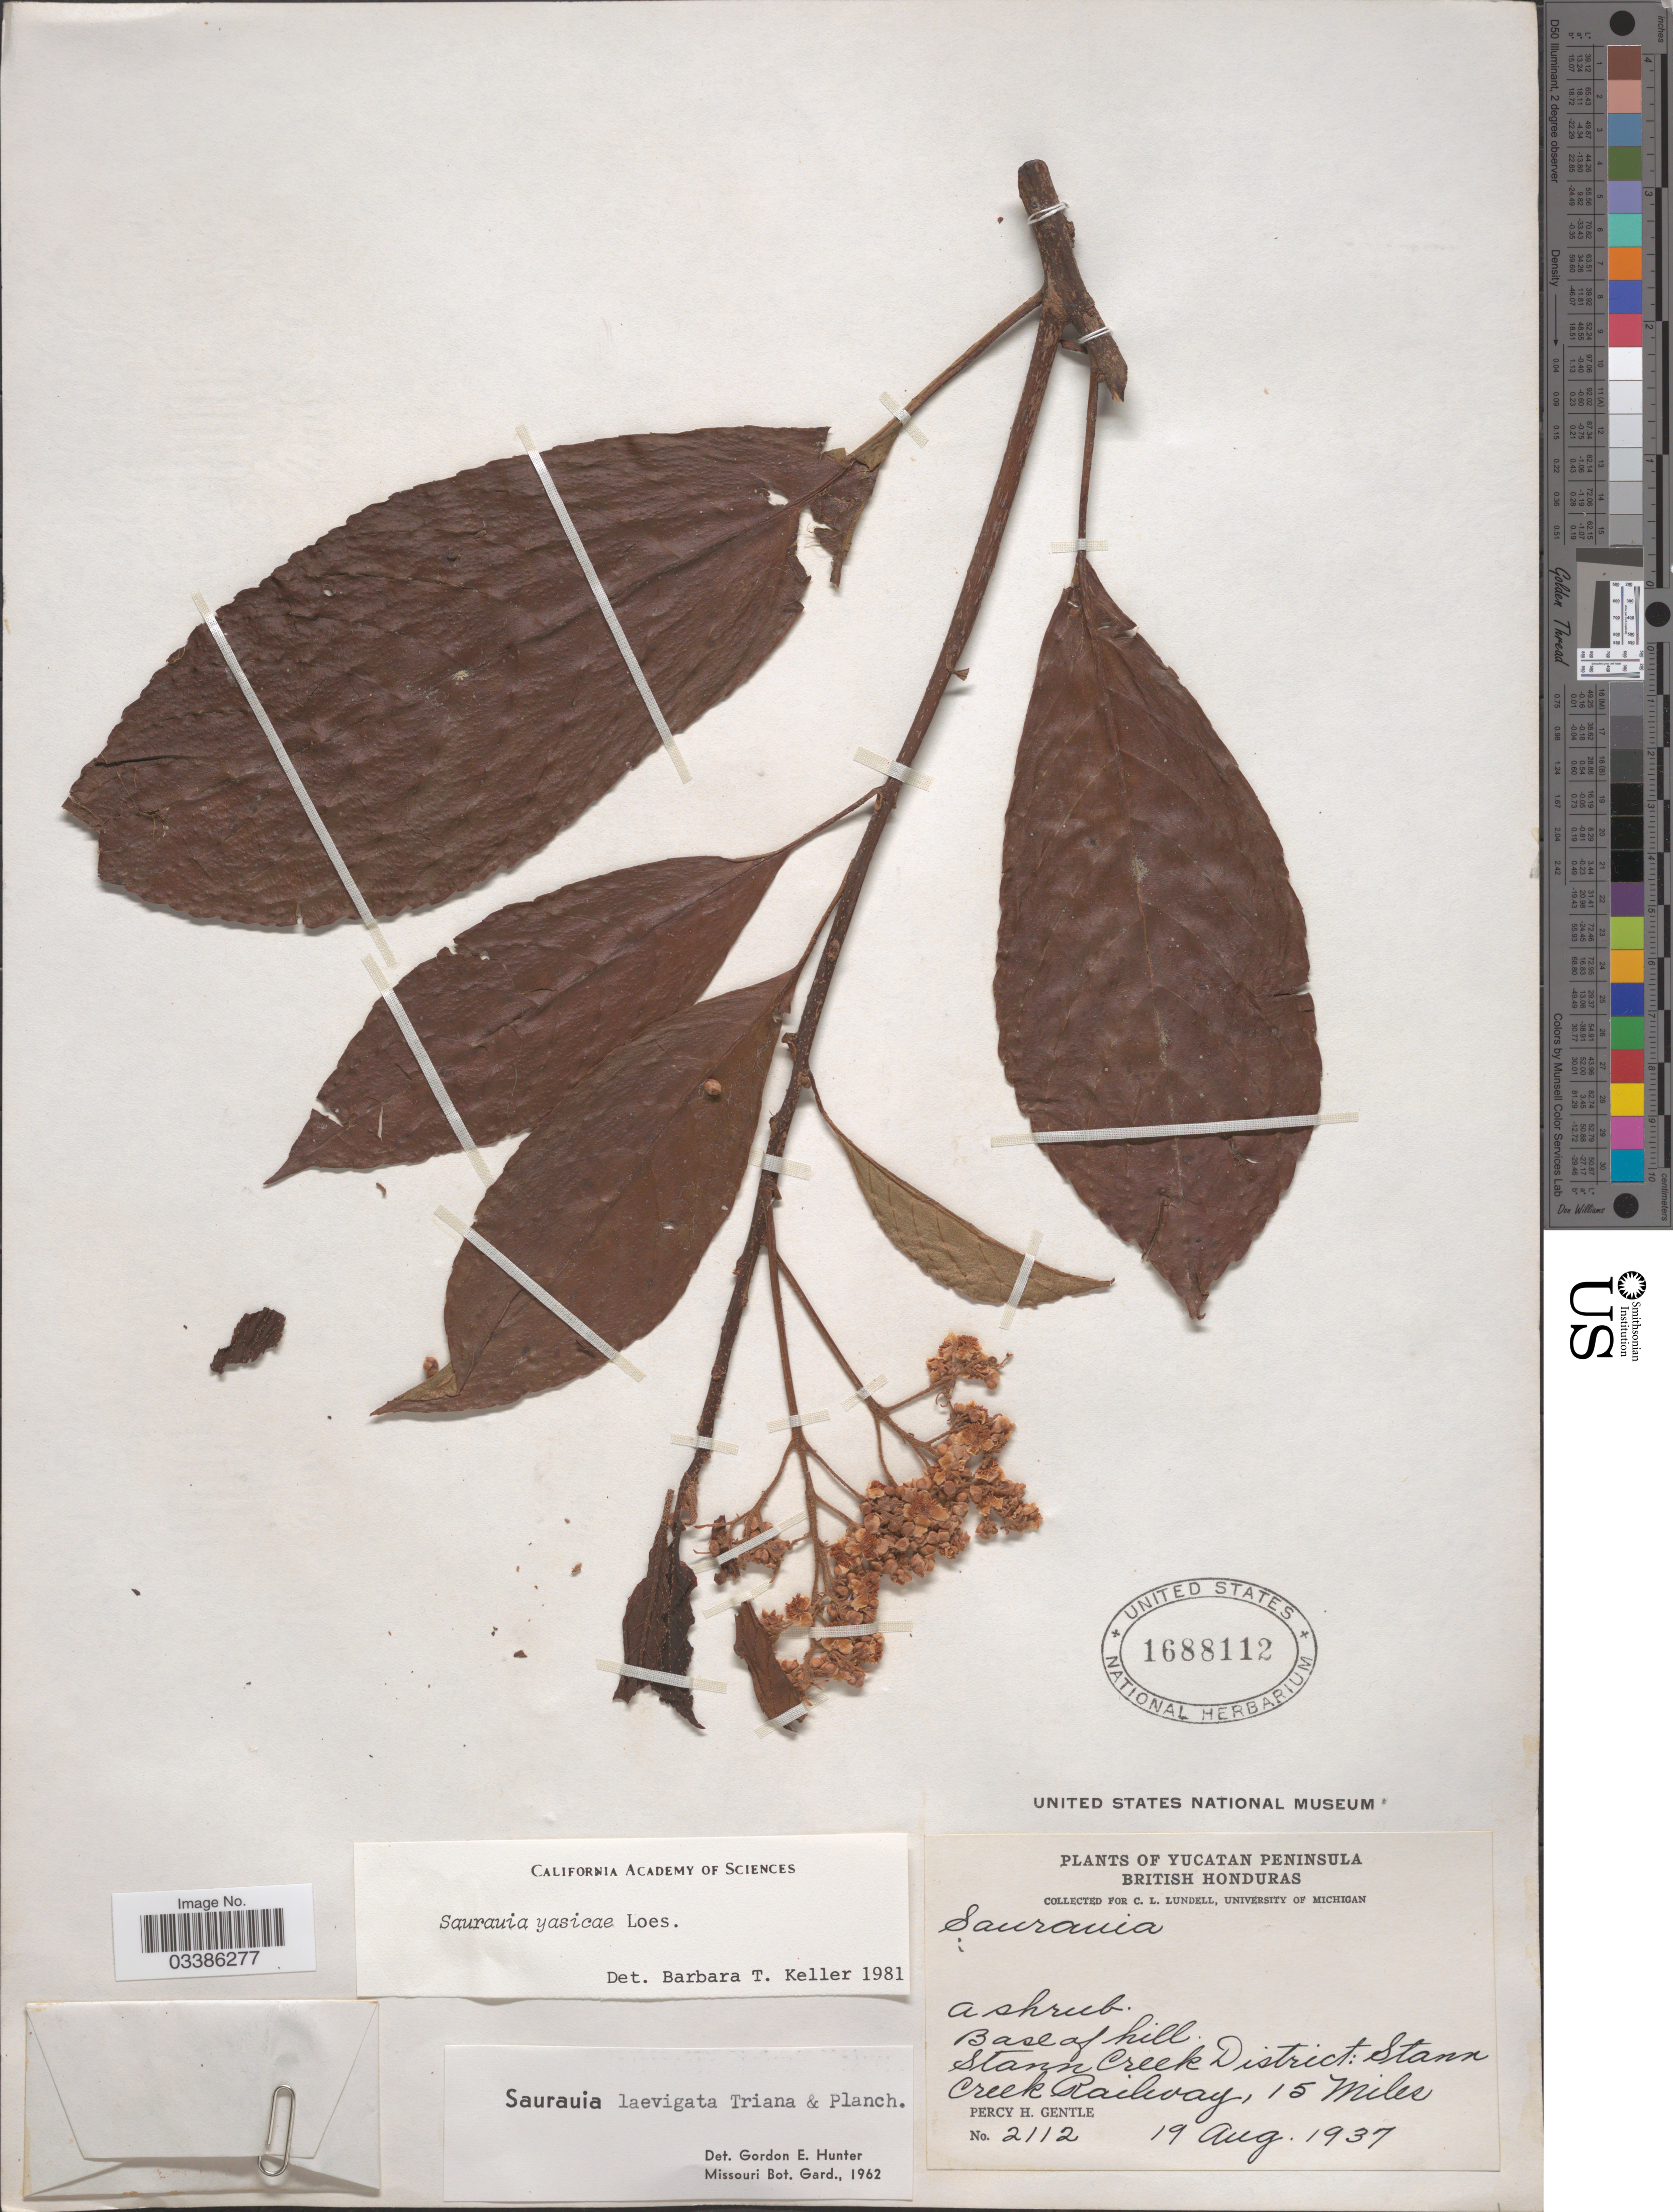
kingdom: Plantae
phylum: Tracheophyta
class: Magnoliopsida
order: Ericales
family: Actinidiaceae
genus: Saurauia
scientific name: Saurauia yasicae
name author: Loes.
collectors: P. H. Gentle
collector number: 2112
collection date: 1937-08-19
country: Belize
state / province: Stann Creek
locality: Yucatan Peninsula. British Honduras. Base of hill. Stann Creek District: Stann Creek Railway, 15 Miles.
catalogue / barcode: US 1688112